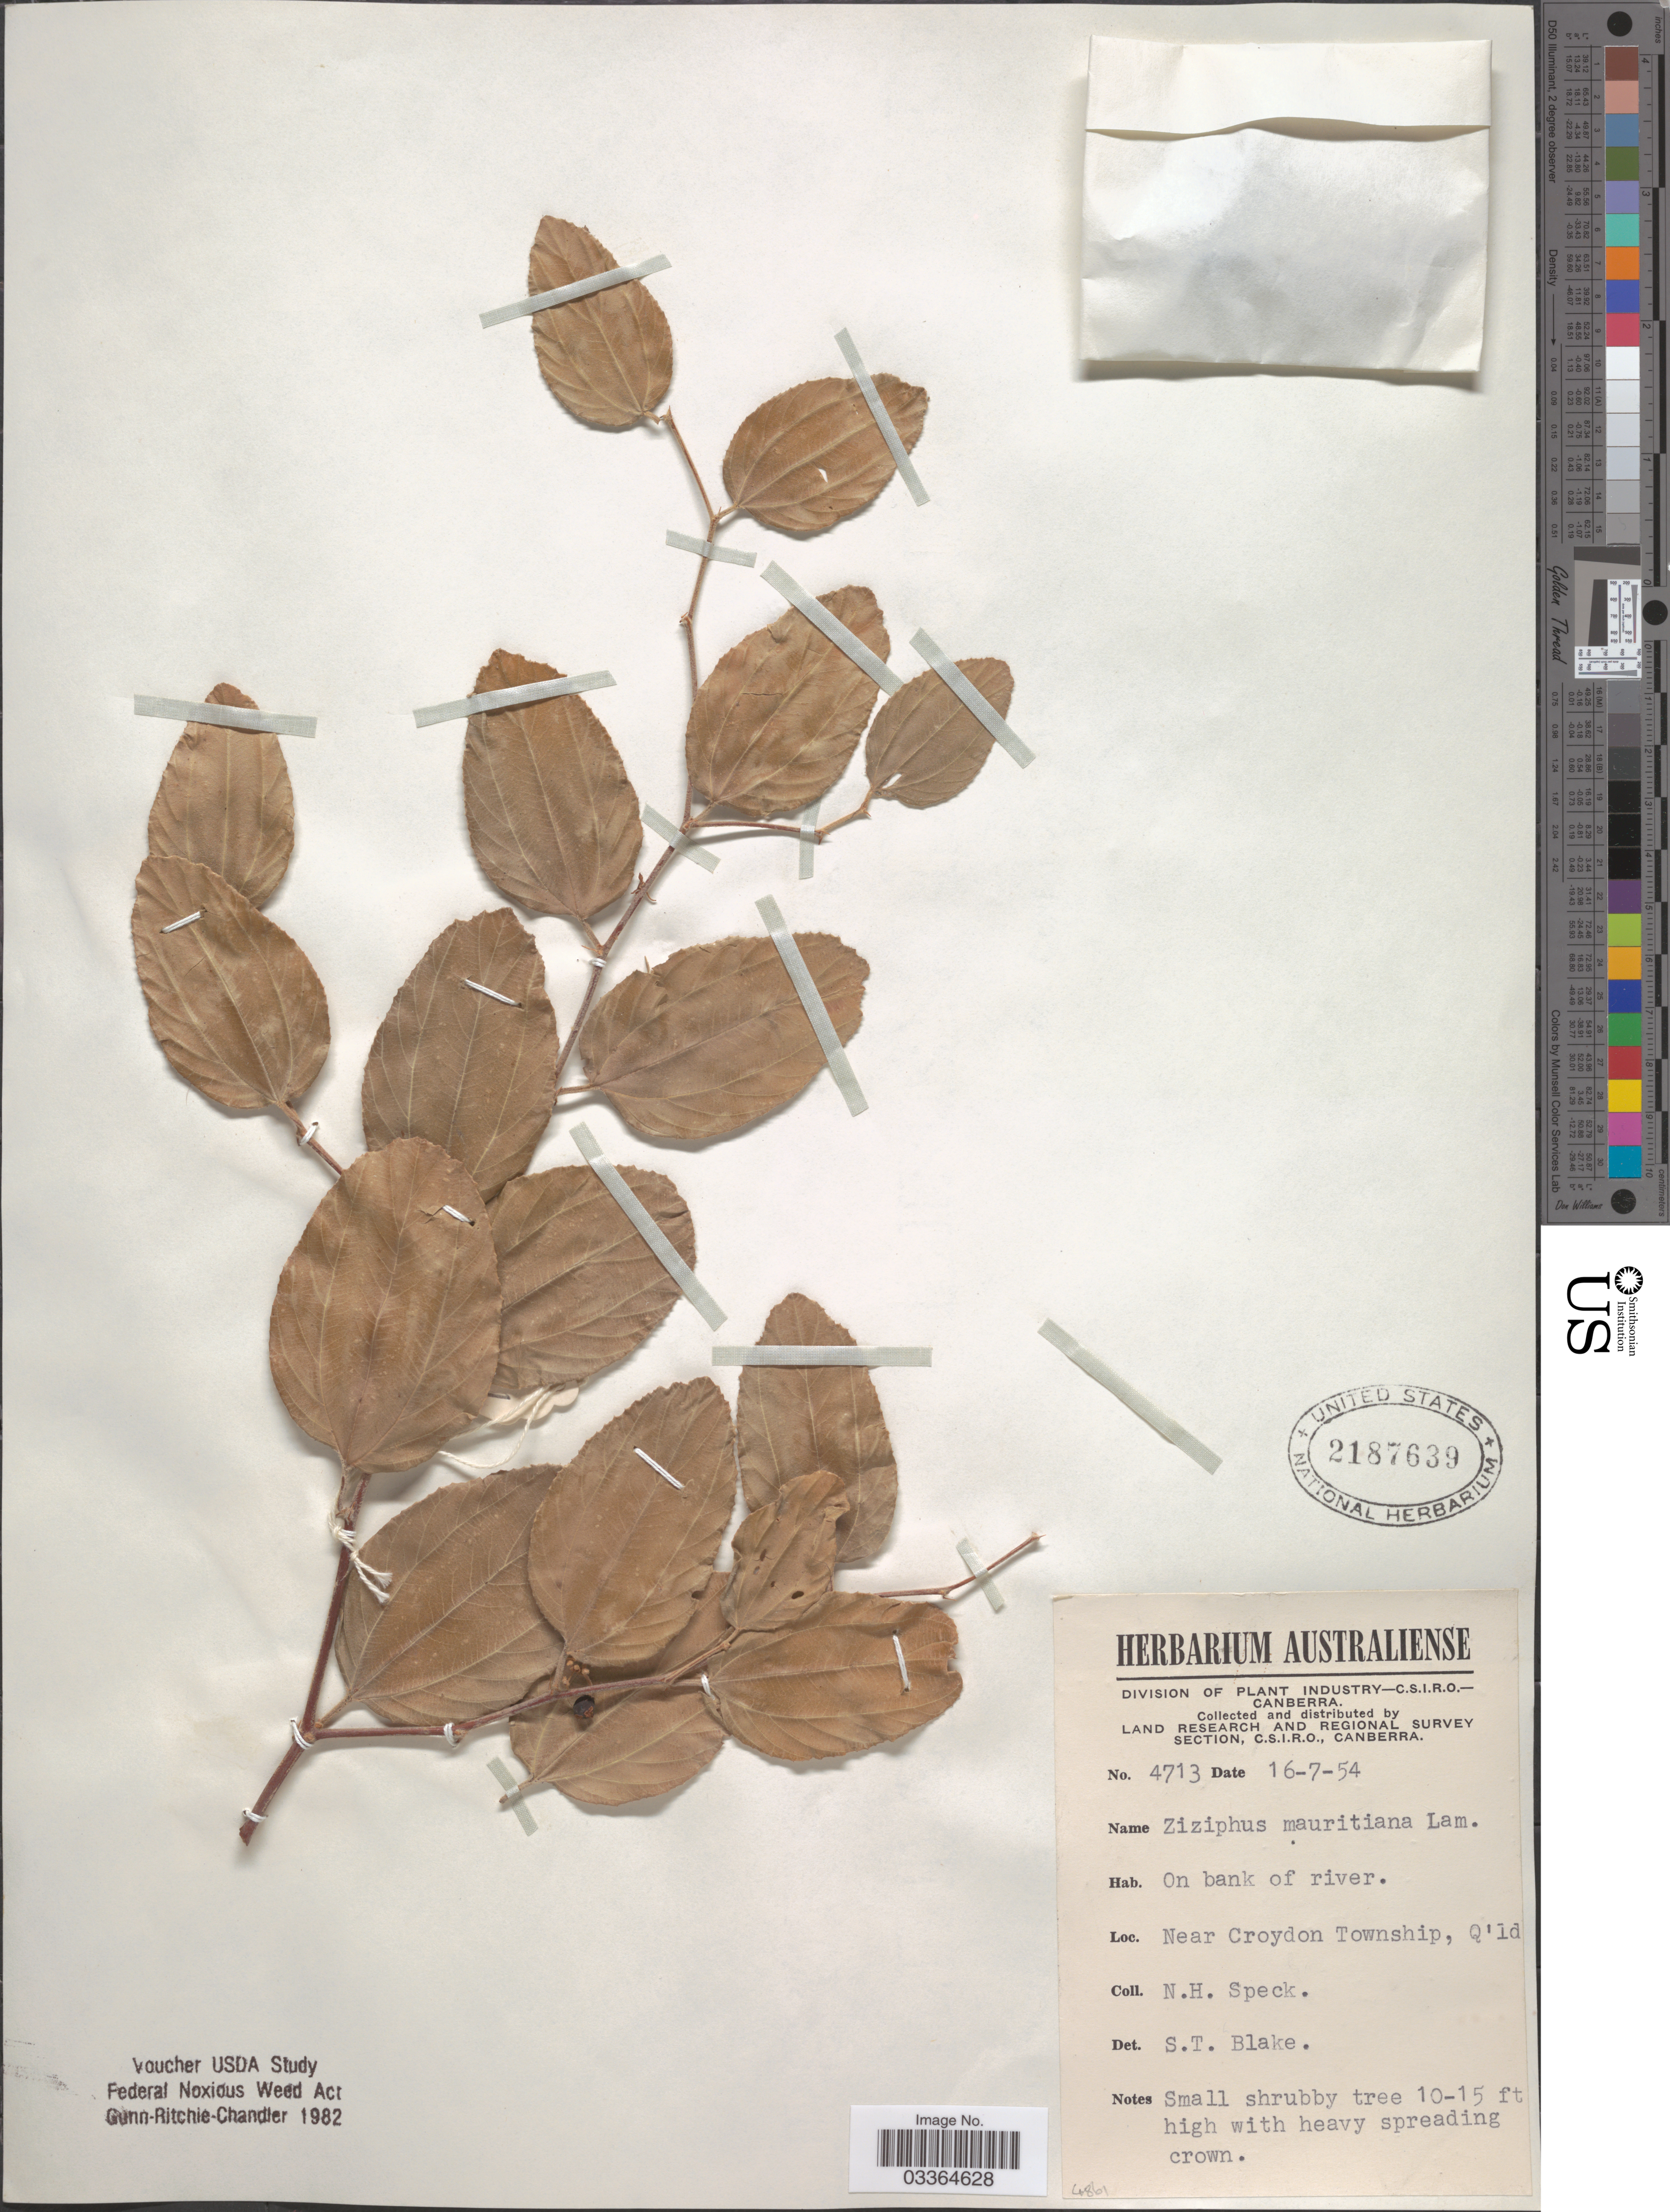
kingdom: Plantae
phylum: Tracheophyta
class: Magnoliopsida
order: Rosales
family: Rhamnaceae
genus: Ziziphus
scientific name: Ziziphus mauritiana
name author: Lam.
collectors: N. Speck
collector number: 4713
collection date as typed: Transcribed d/m/y: 16/7/54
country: Australia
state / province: Queensland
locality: Near Croydon Township.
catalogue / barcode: US 2187639